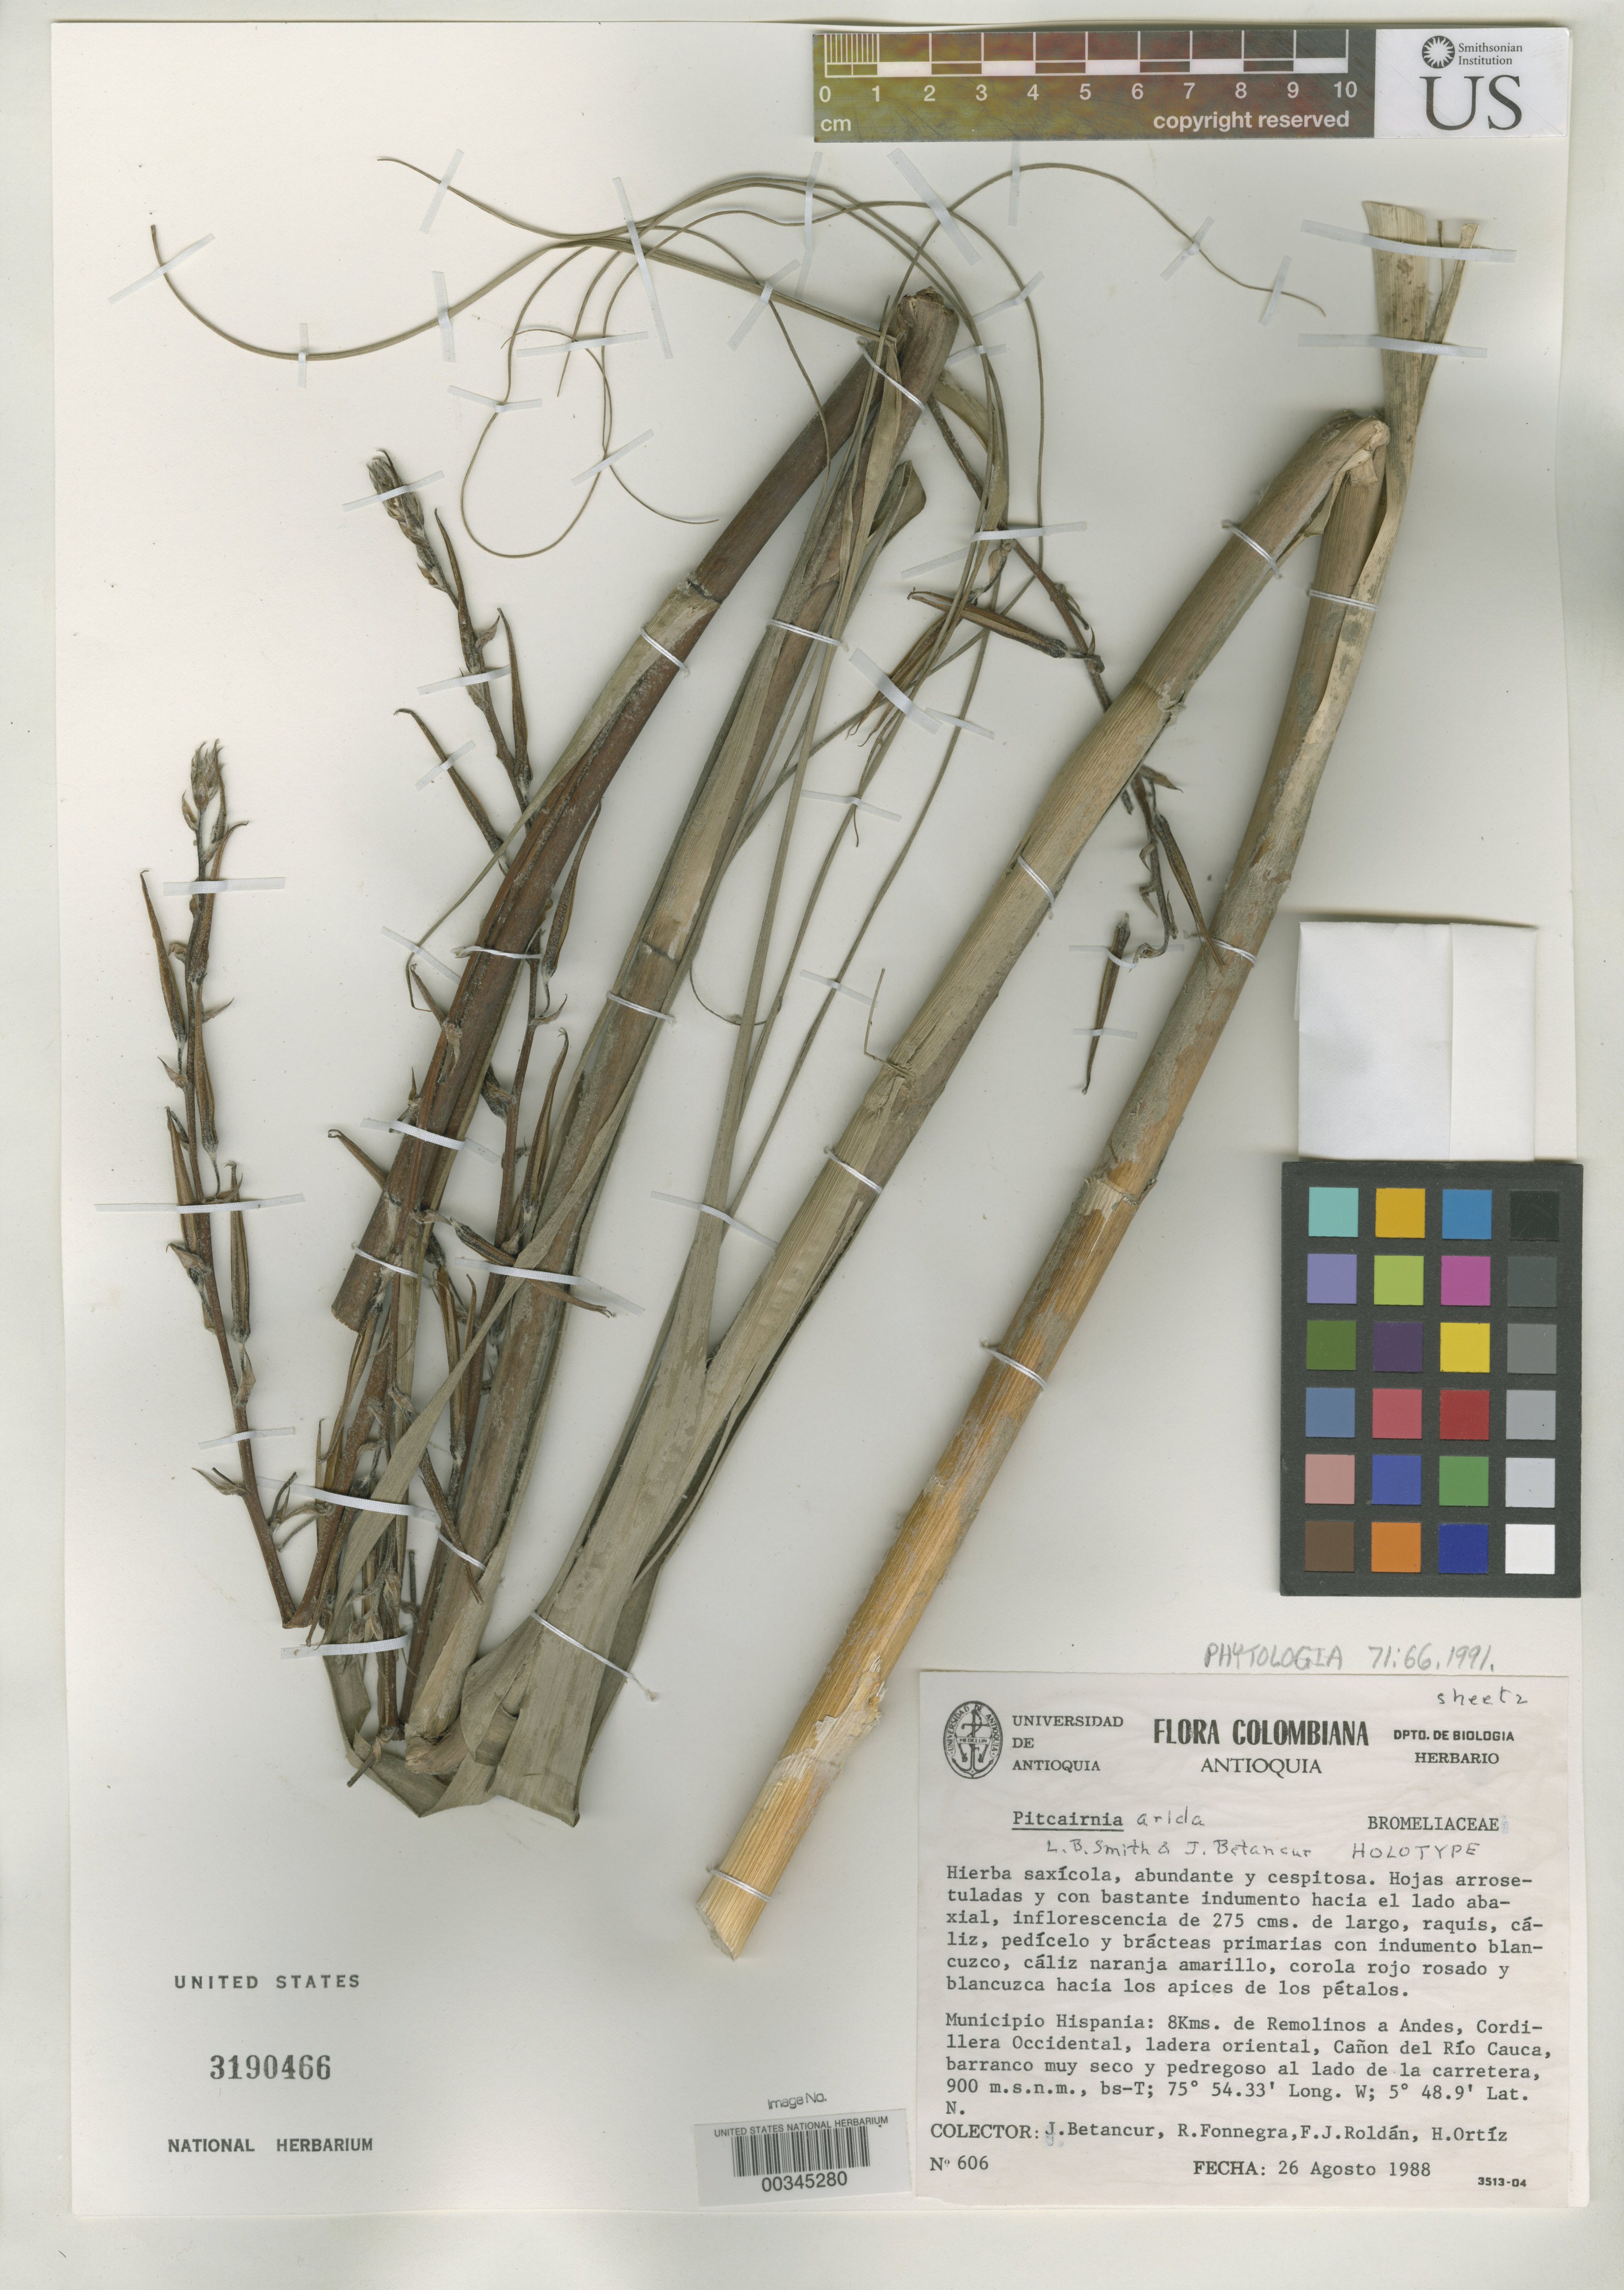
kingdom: Plantae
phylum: Tracheophyta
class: Liliopsida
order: Poales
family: Bromeliaceae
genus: Pitcairnia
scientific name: Pitcairnia arida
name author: L.B. Sm. & Betancur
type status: Holotype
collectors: J. C. Betancur, R. Fonnegra G., F. J. Roldán & H. Ortiz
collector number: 606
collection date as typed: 26 Aug 1988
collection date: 1988-08-26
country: Colombia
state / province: Antioquia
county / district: Hispania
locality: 8 km from ReMolinos to Andes, Western Cordillera, E slope, canyon of Rio Cauca.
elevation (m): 900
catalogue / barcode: US 3190466